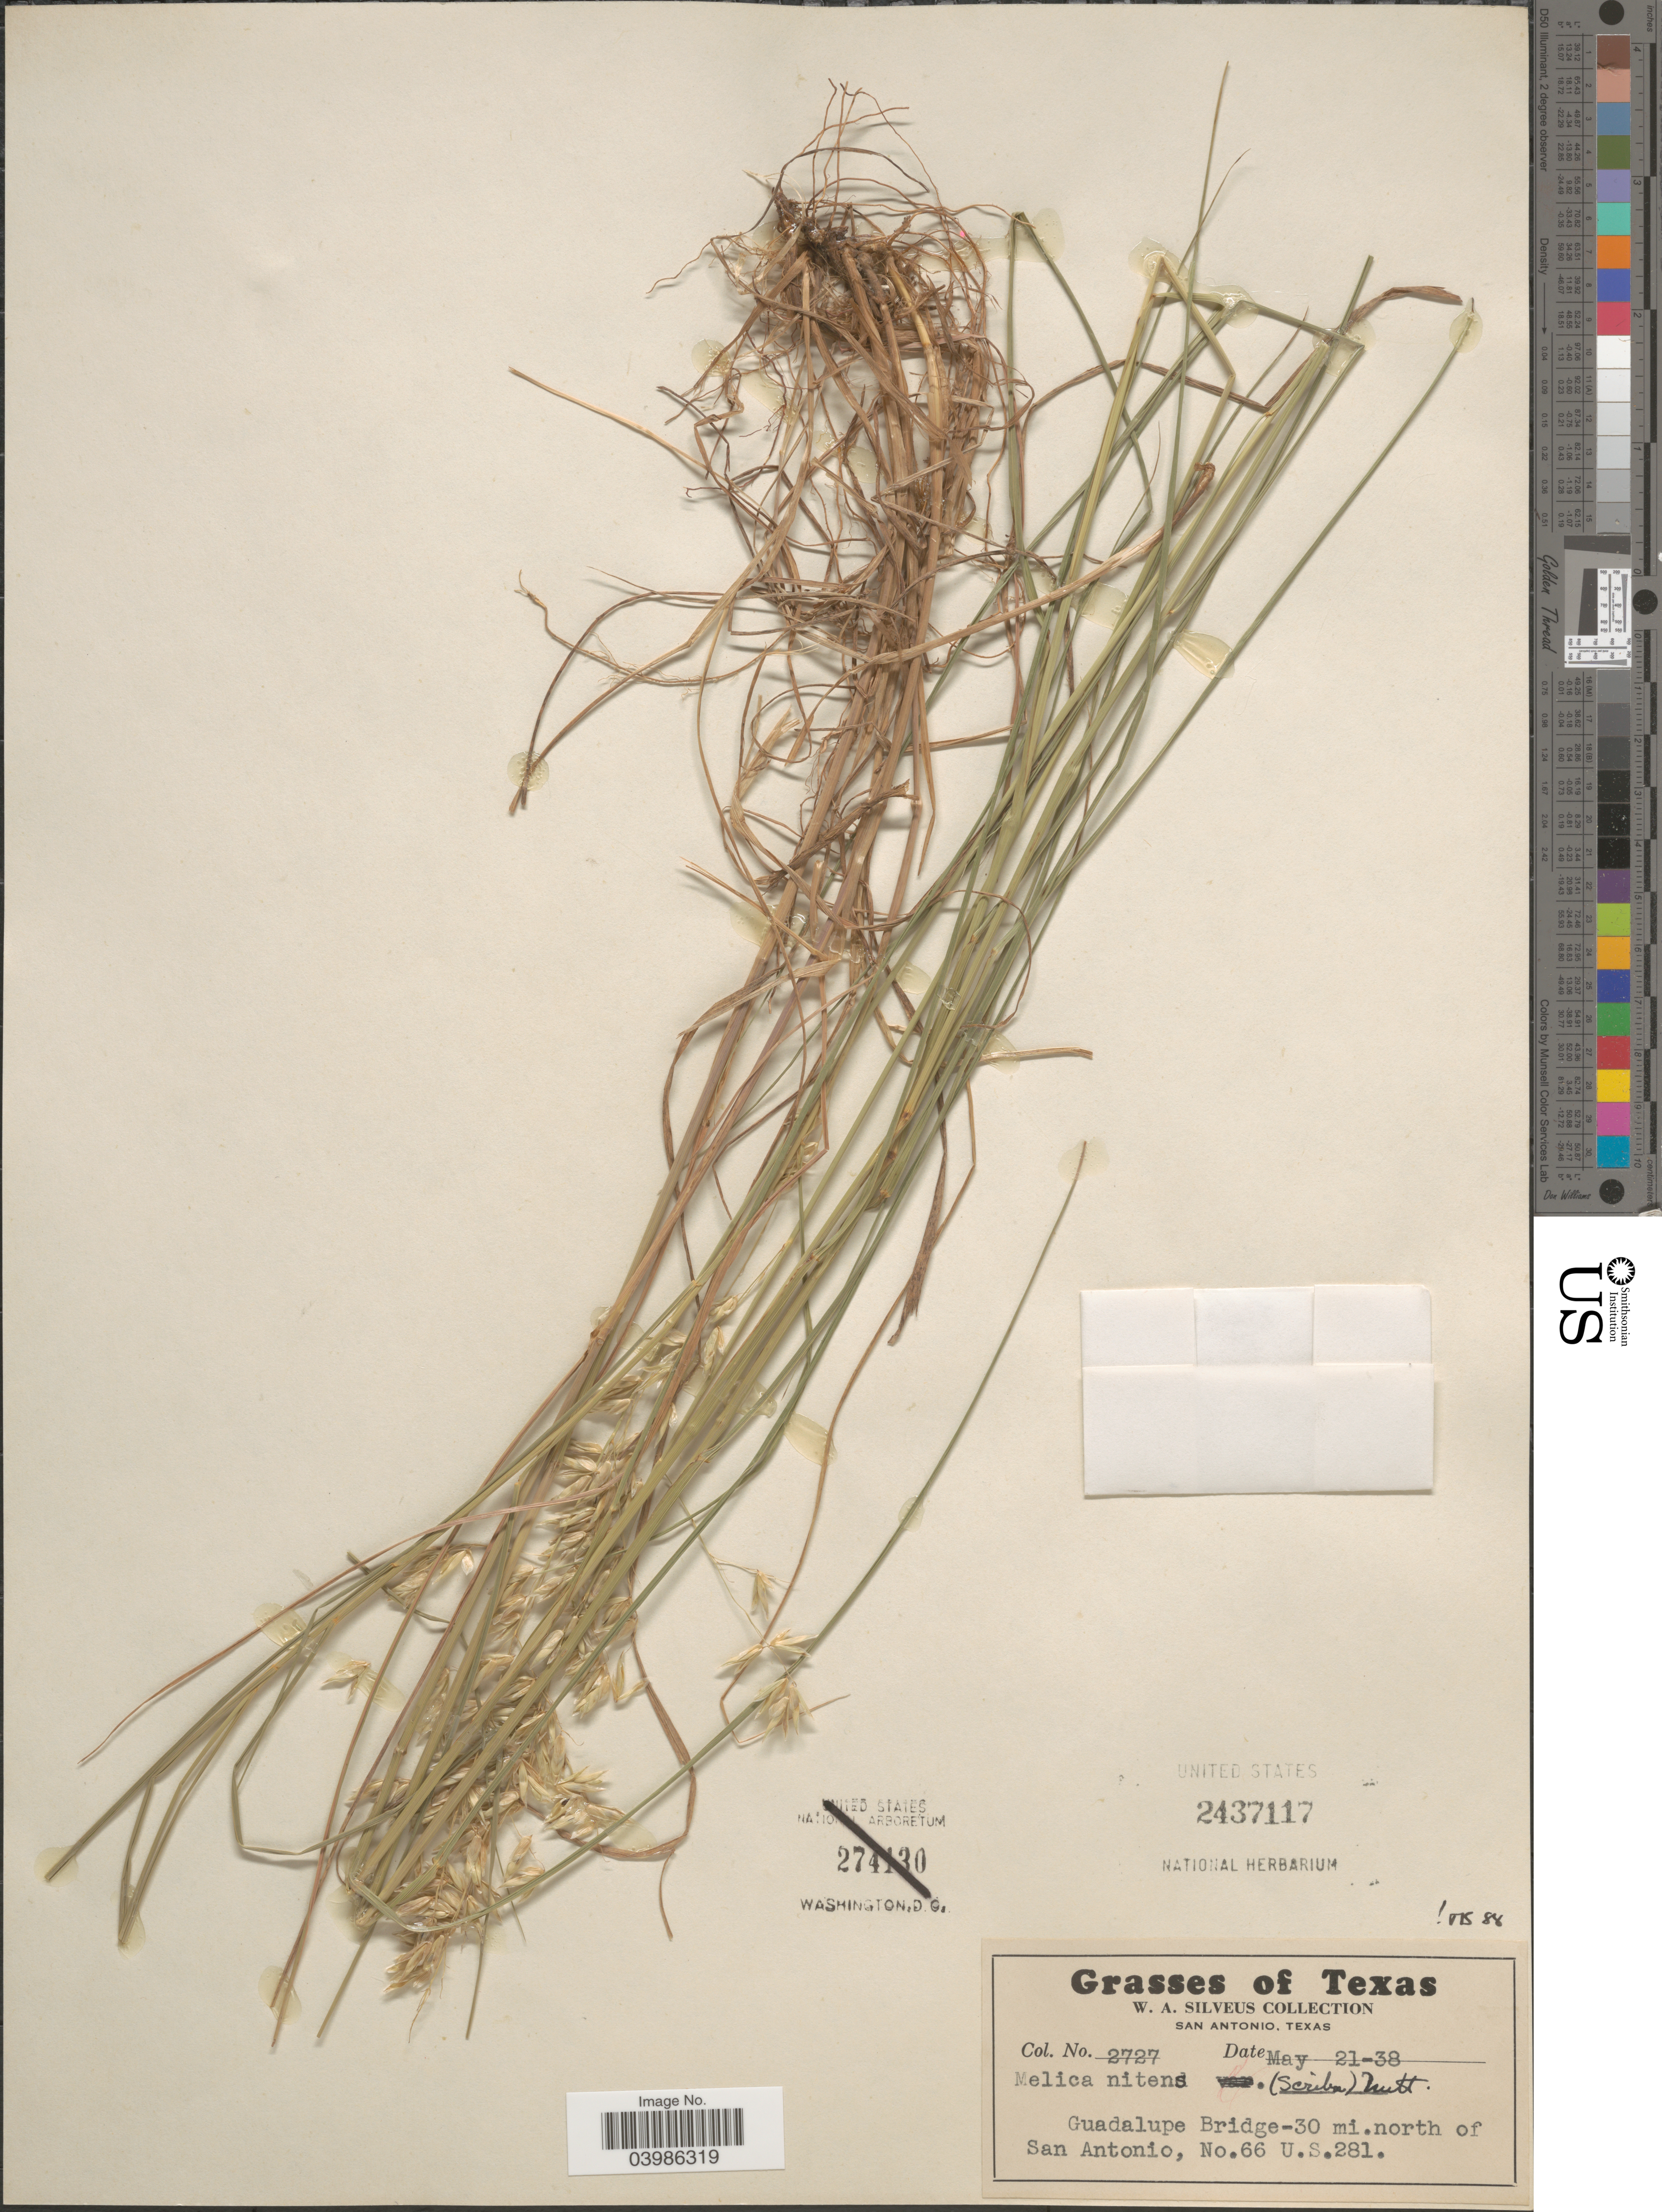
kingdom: Plantae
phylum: Tracheophyta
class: Liliopsida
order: Poales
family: Poaceae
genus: Melica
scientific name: Melica nitens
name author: (Scribn.) Nutt. ex Piper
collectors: W. Silveus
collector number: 2727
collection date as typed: Transcribed d/m/y: 21/5/38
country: United States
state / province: Texas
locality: San Antonio. Guadalupe Bridge-30 mi.north of San Antonio, No. 66 U.S.281.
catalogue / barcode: US 2437117